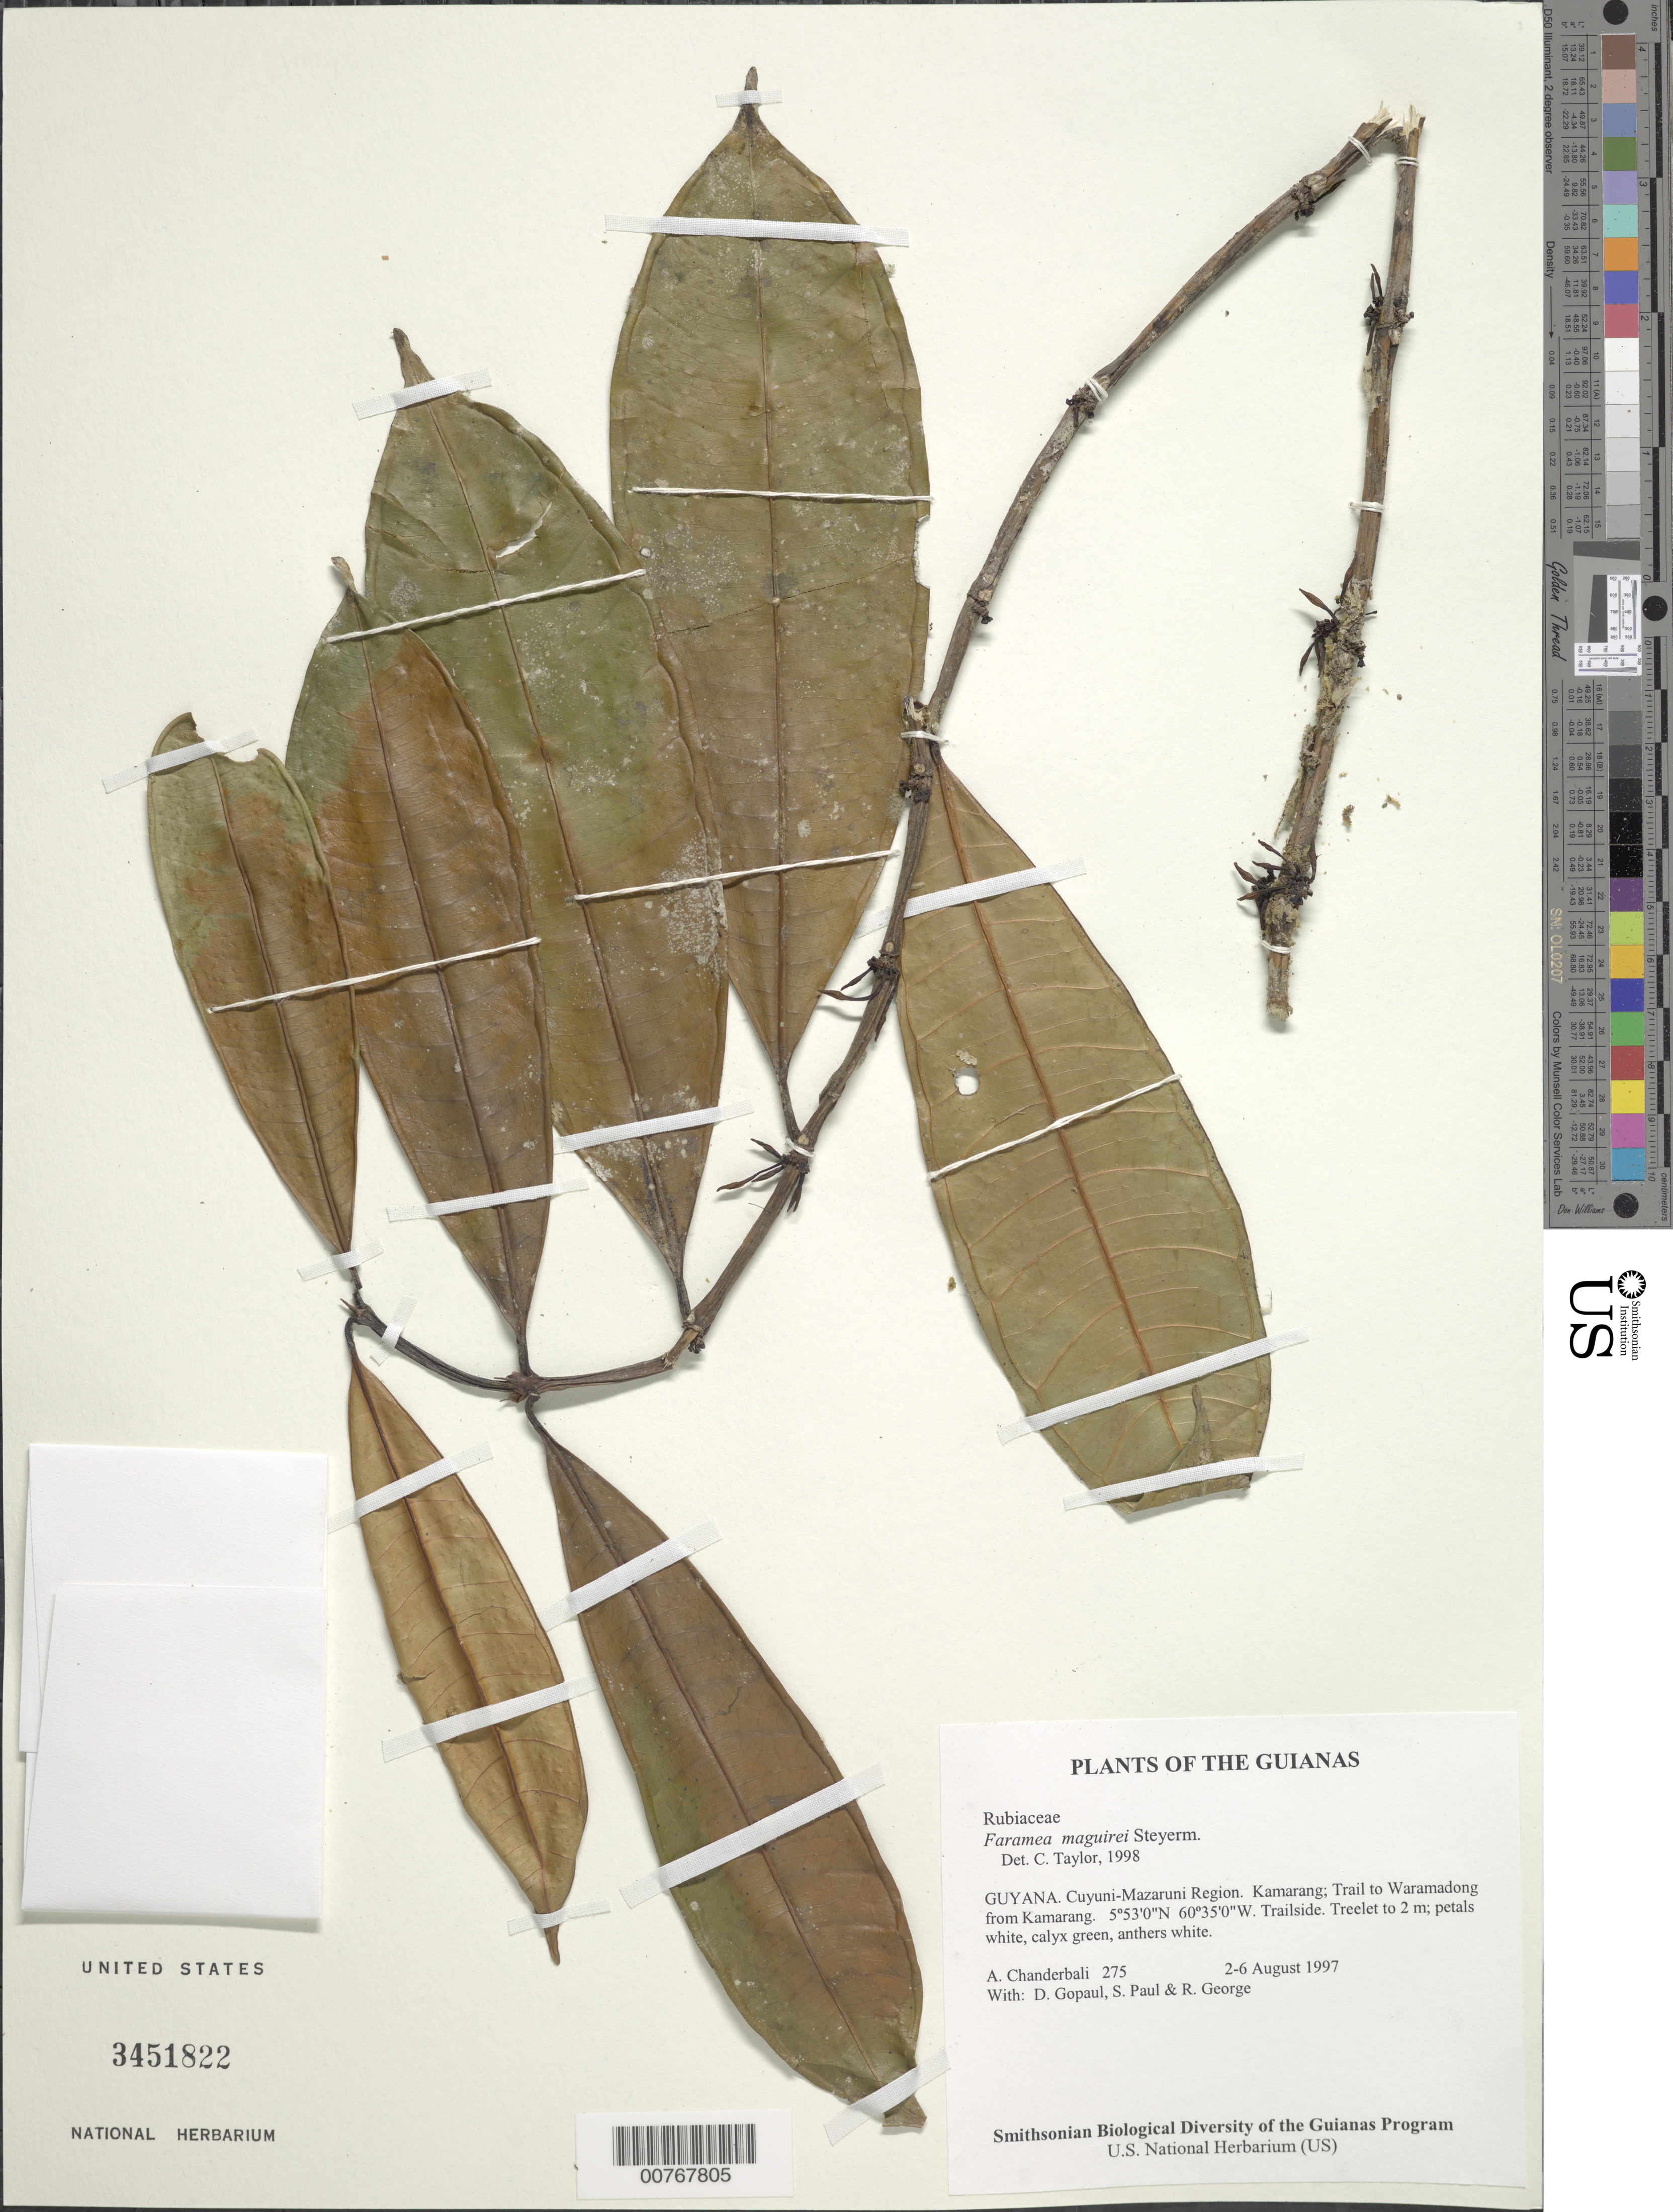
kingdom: Plantae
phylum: Tracheophyta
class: Magnoliopsida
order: Gentianales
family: Rubiaceae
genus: Faramea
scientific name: Faramea maguirei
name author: Steyerm.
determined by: Taylor, Constance E. S.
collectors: A. S. Chanderbali, D. Gopaul, S. Paul & R. George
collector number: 275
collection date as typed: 2-6 August 1997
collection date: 1997-08-02/1997-08-06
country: Guyana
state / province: Cuyuni-Mazaruni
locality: Kamarang; Trail to Waramadong from Kamarang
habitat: Trailside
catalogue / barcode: US 3451822